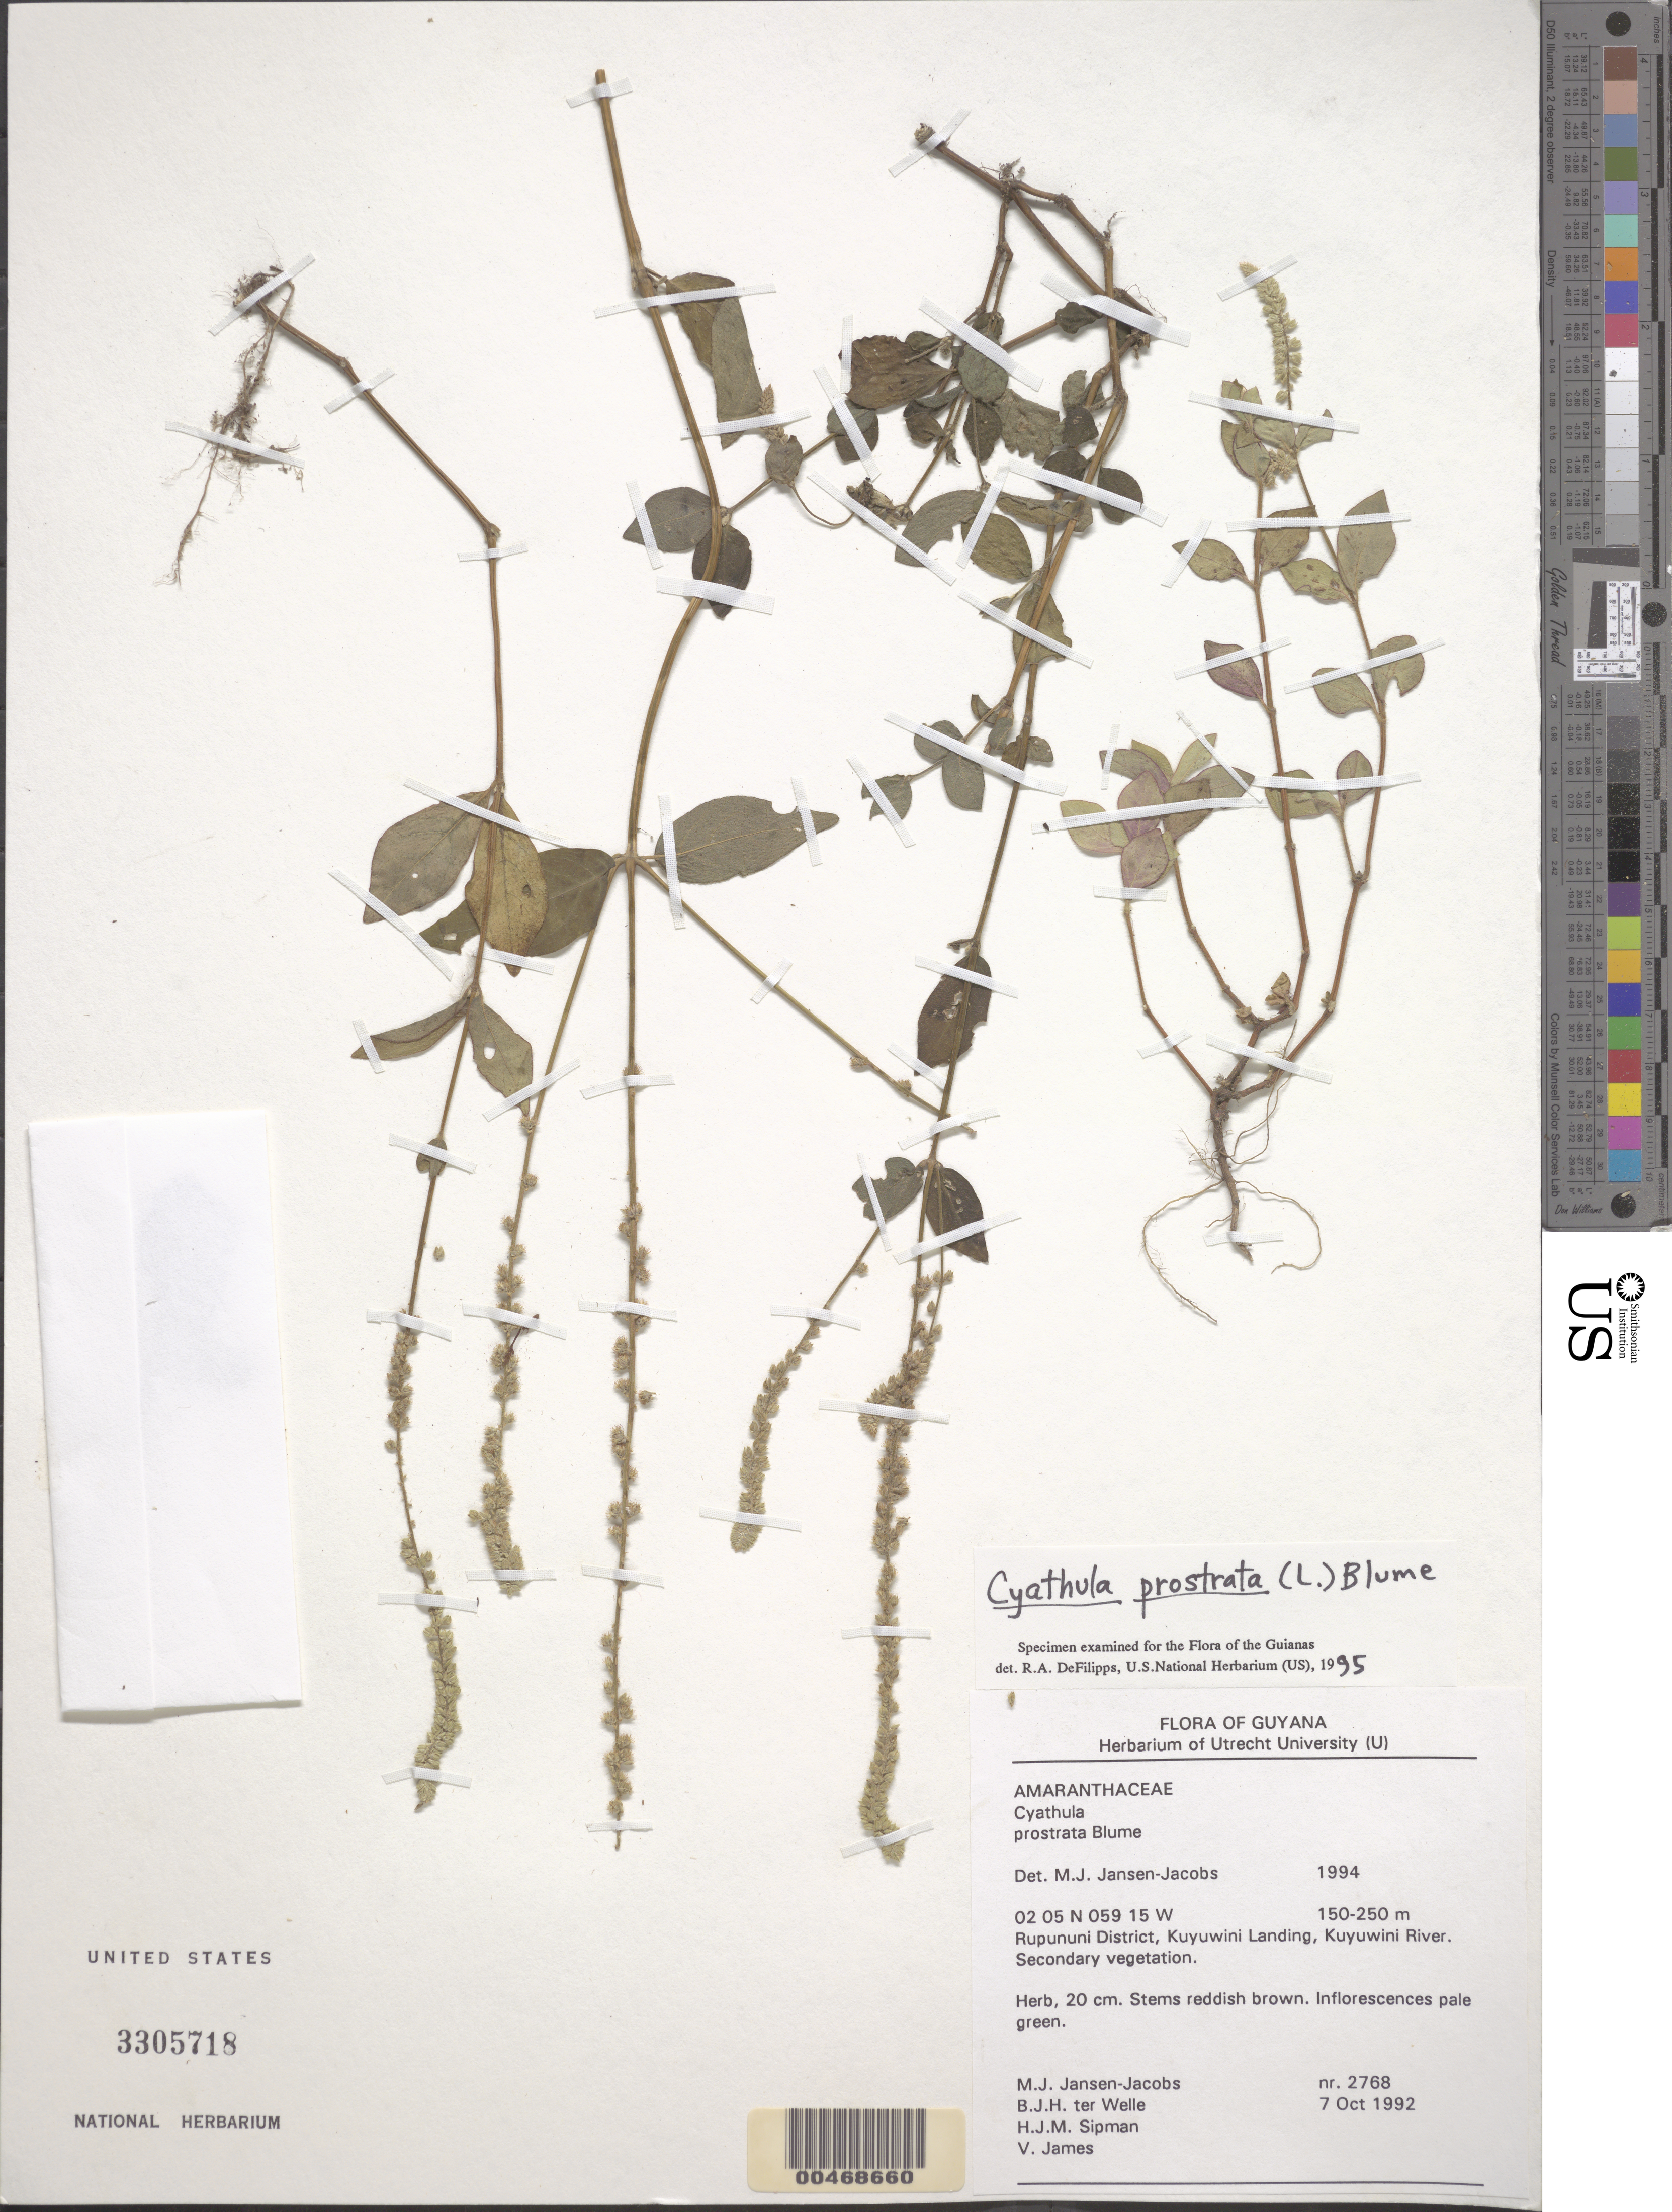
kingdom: Plantae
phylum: Tracheophyta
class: Magnoliopsida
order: Caryophyllales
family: Amaranthaceae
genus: Cyathula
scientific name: Cyathula prostrata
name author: (L.) Blume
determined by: DeFilipps, R. A.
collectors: M. J. Jansen-Jacobs, B. Welle, H. J. M. Sipman & V. James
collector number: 2768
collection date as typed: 7-Oct-92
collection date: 1992-10-07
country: Guyana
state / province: U. Takutu-U. Essequibo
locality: Kuyuwini Landing, Kuyuwini River, Rupununi District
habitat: Secondary vegetation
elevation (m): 150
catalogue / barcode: US 3305718